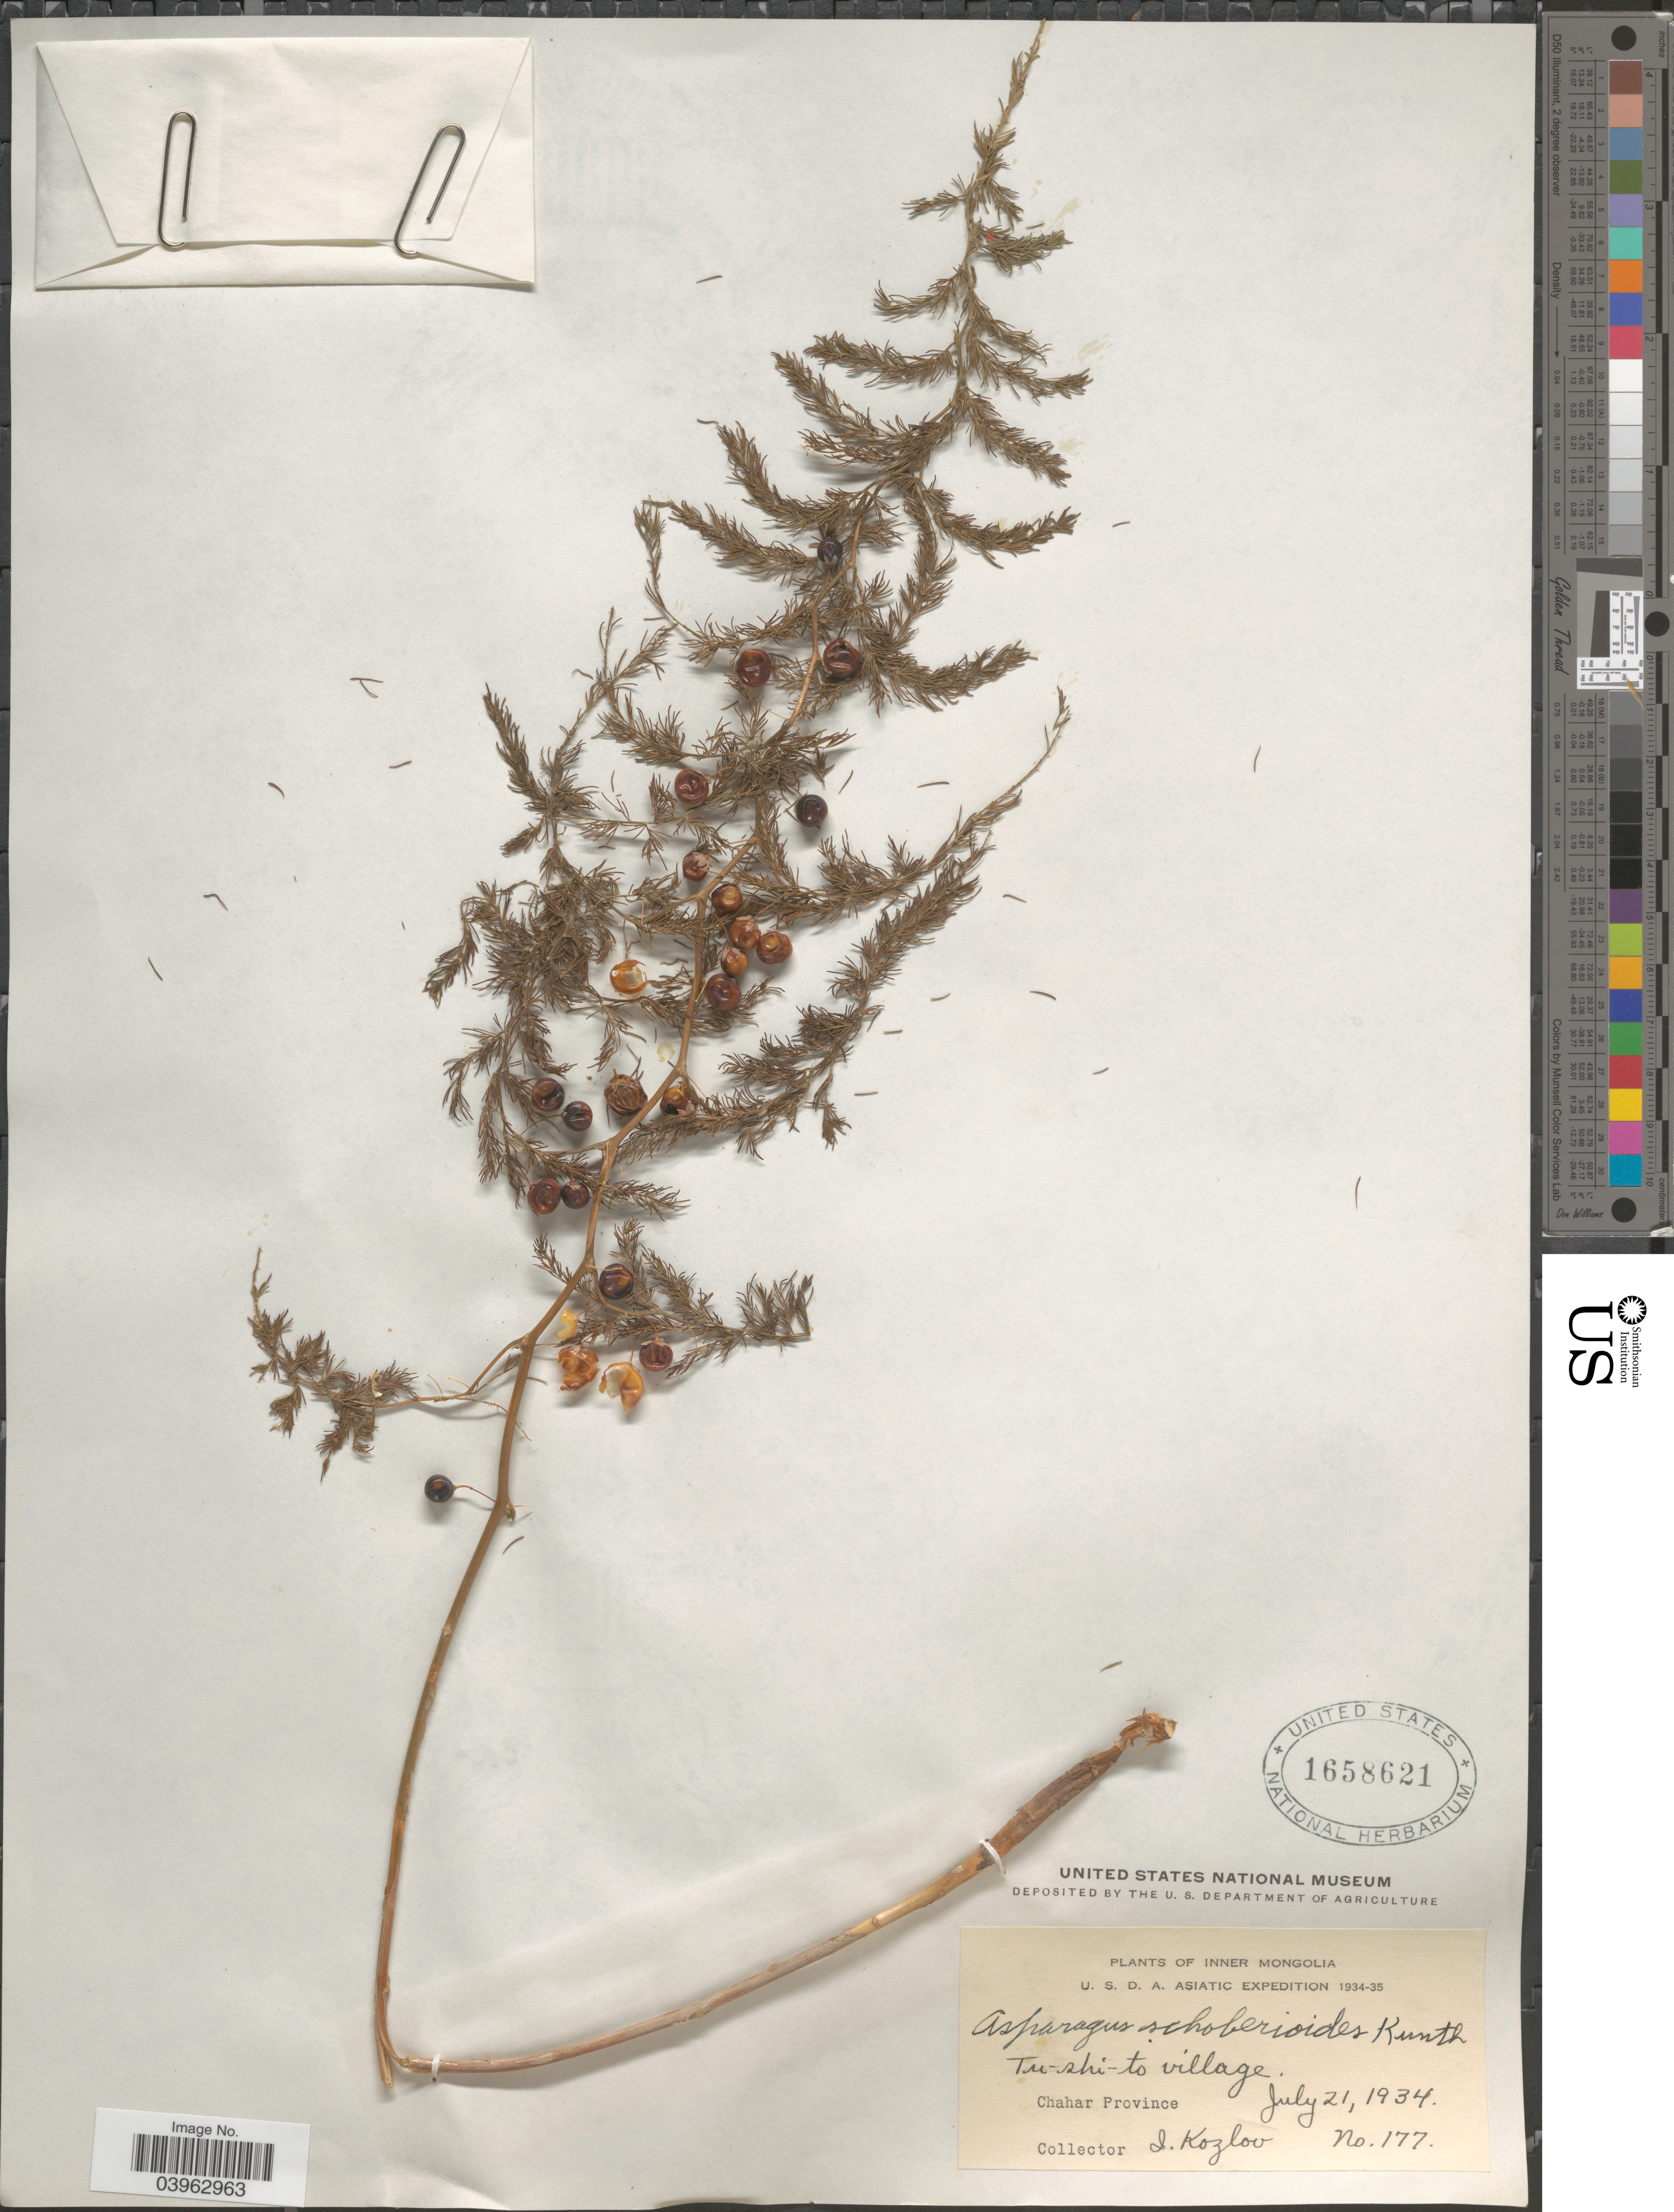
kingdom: Plantae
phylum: Tracheophyta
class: Liliopsida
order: Asparagales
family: Asparagaceae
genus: Asparagus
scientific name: Asparagus schoberioides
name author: Kunth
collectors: I. Kozlov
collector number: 177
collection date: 1934-07-21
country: China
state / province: Nei Monggol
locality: Inner Mongolia. Tu-shi-to village. Chahar Province.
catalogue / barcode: US 1658621